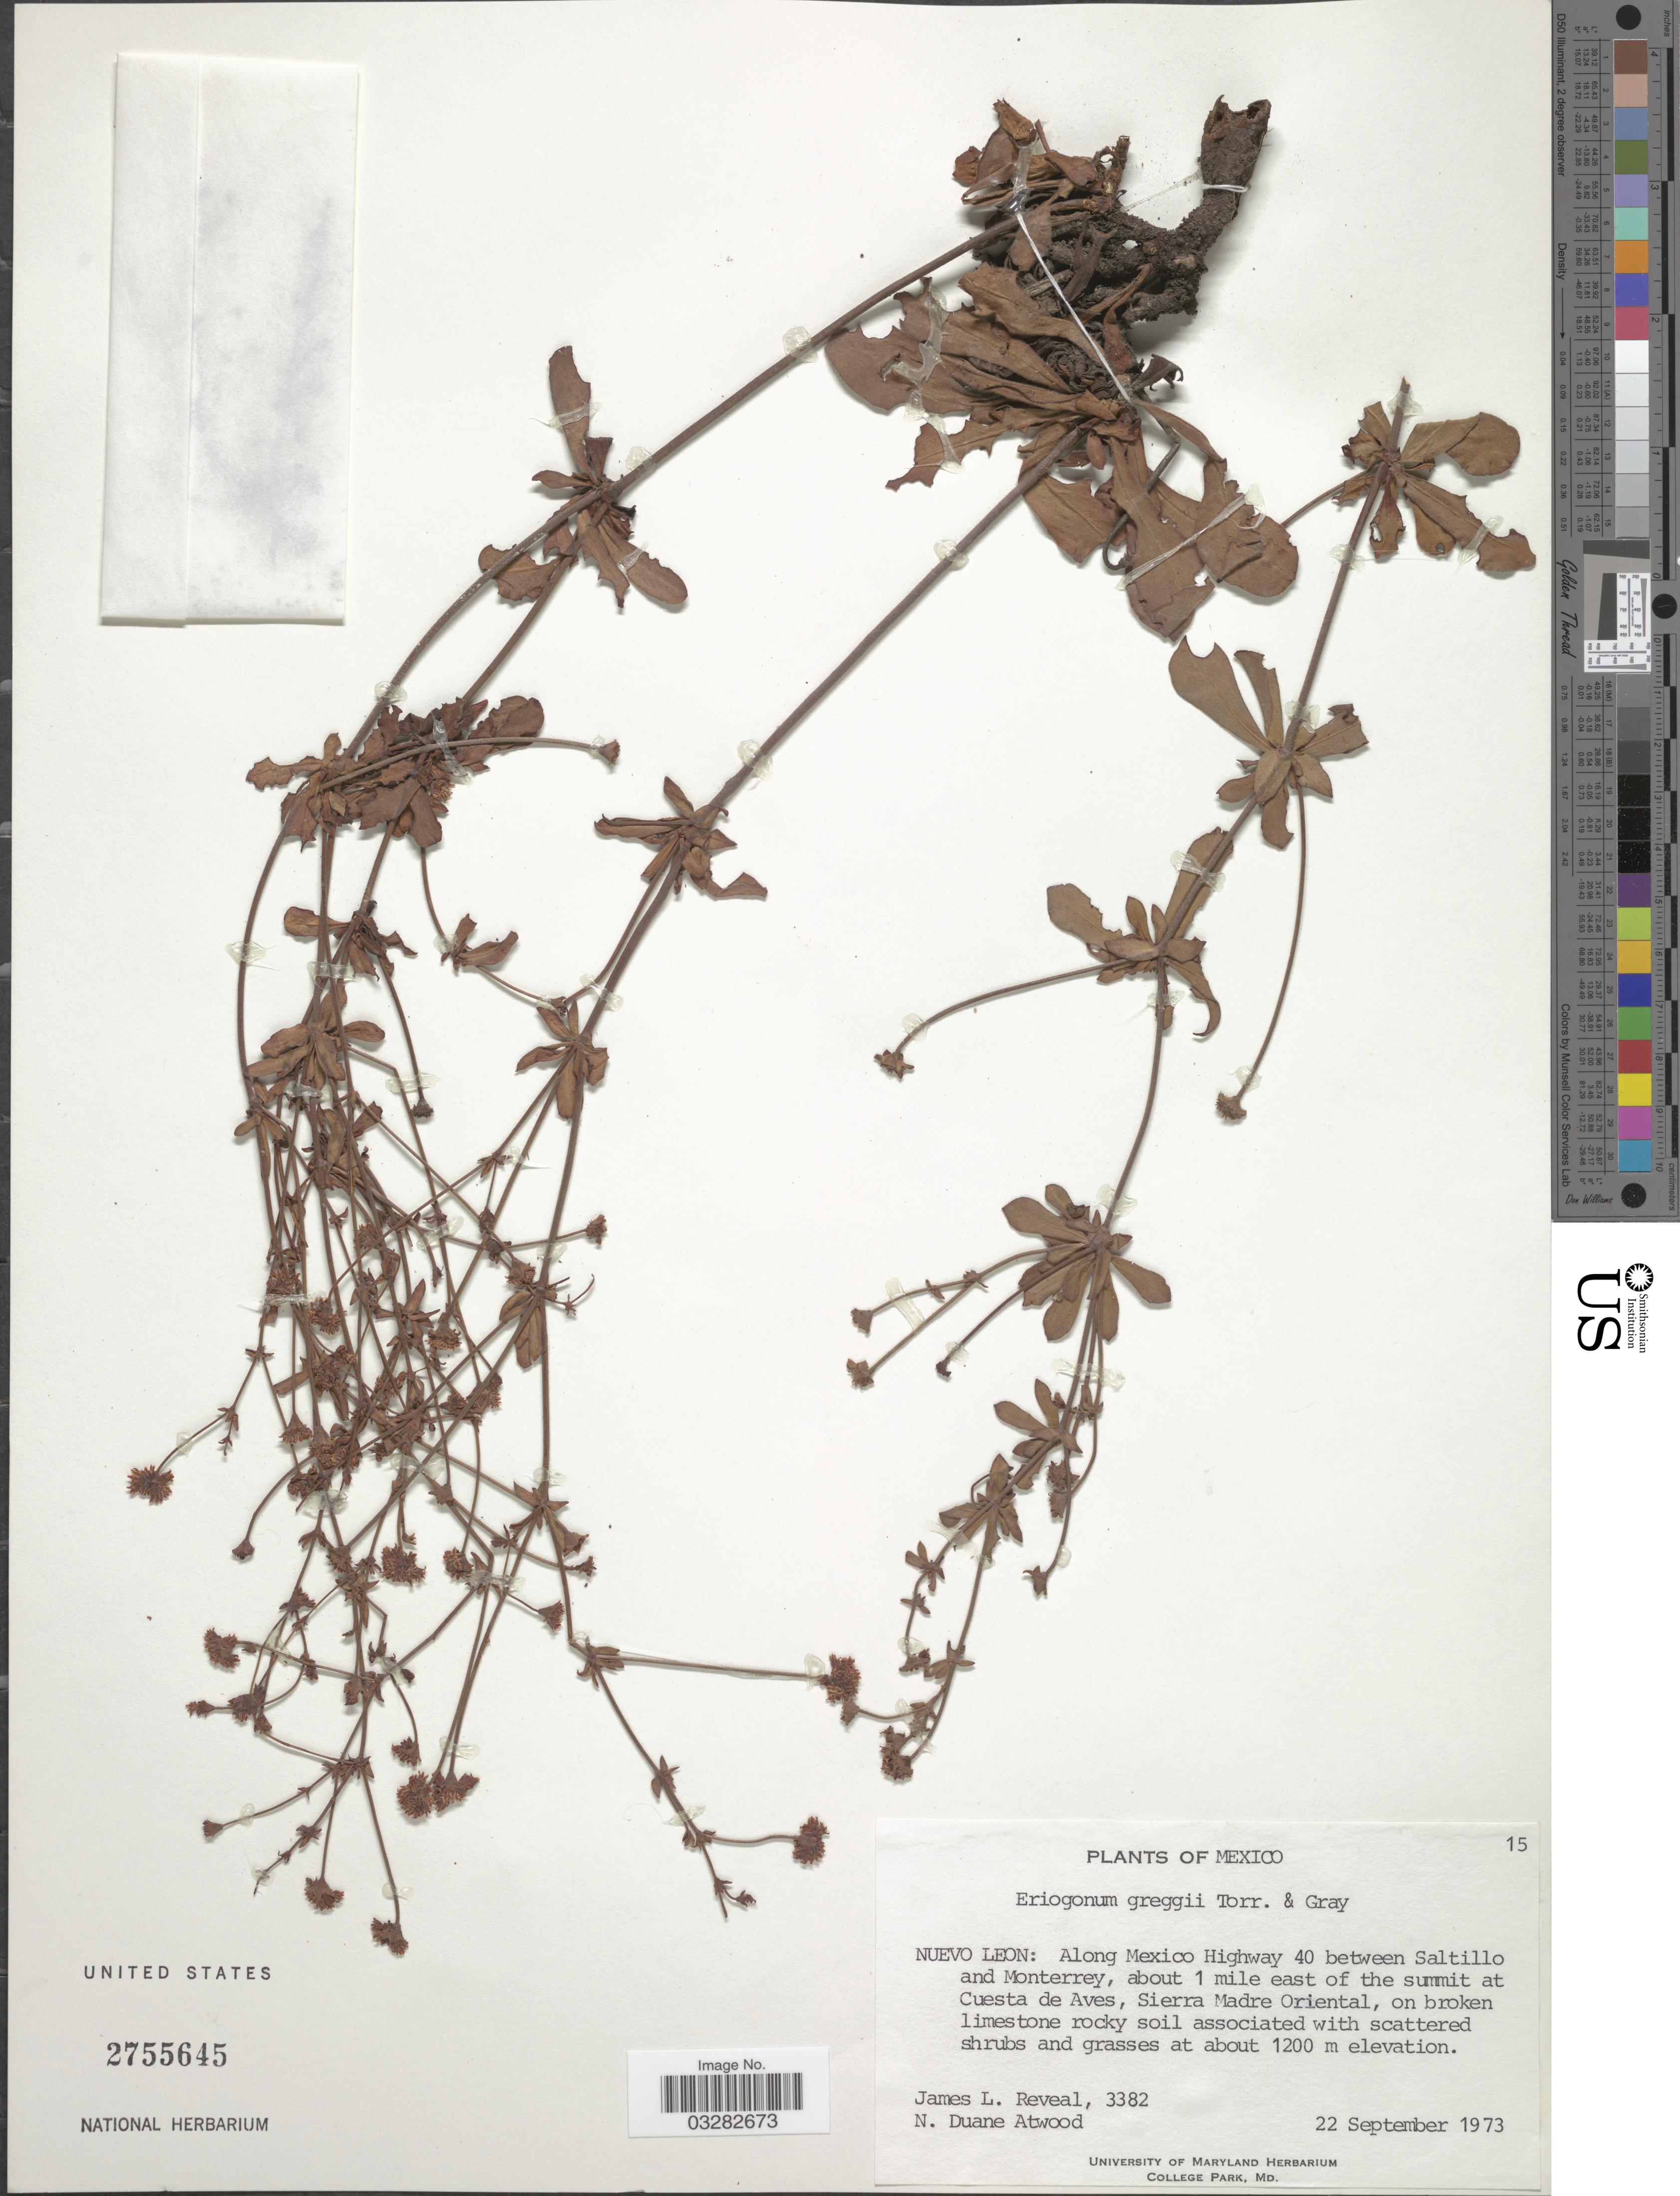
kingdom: Plantae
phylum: Tracheophyta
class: Magnoliopsida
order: Caryophyllales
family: Polygonaceae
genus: Eriogonum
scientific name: Eriogonum greggii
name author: Torr. & A. Gray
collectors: J. L. Reveal & N. Atwood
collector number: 3382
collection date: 1973-09-22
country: Mexico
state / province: Nuevo León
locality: Along Mexico Highway 40 between Saltillo and Monterrey, about 1 mile east of the summit at Cuesta de Aves, Sierra Madre Oriental.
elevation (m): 1200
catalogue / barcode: US 2755645